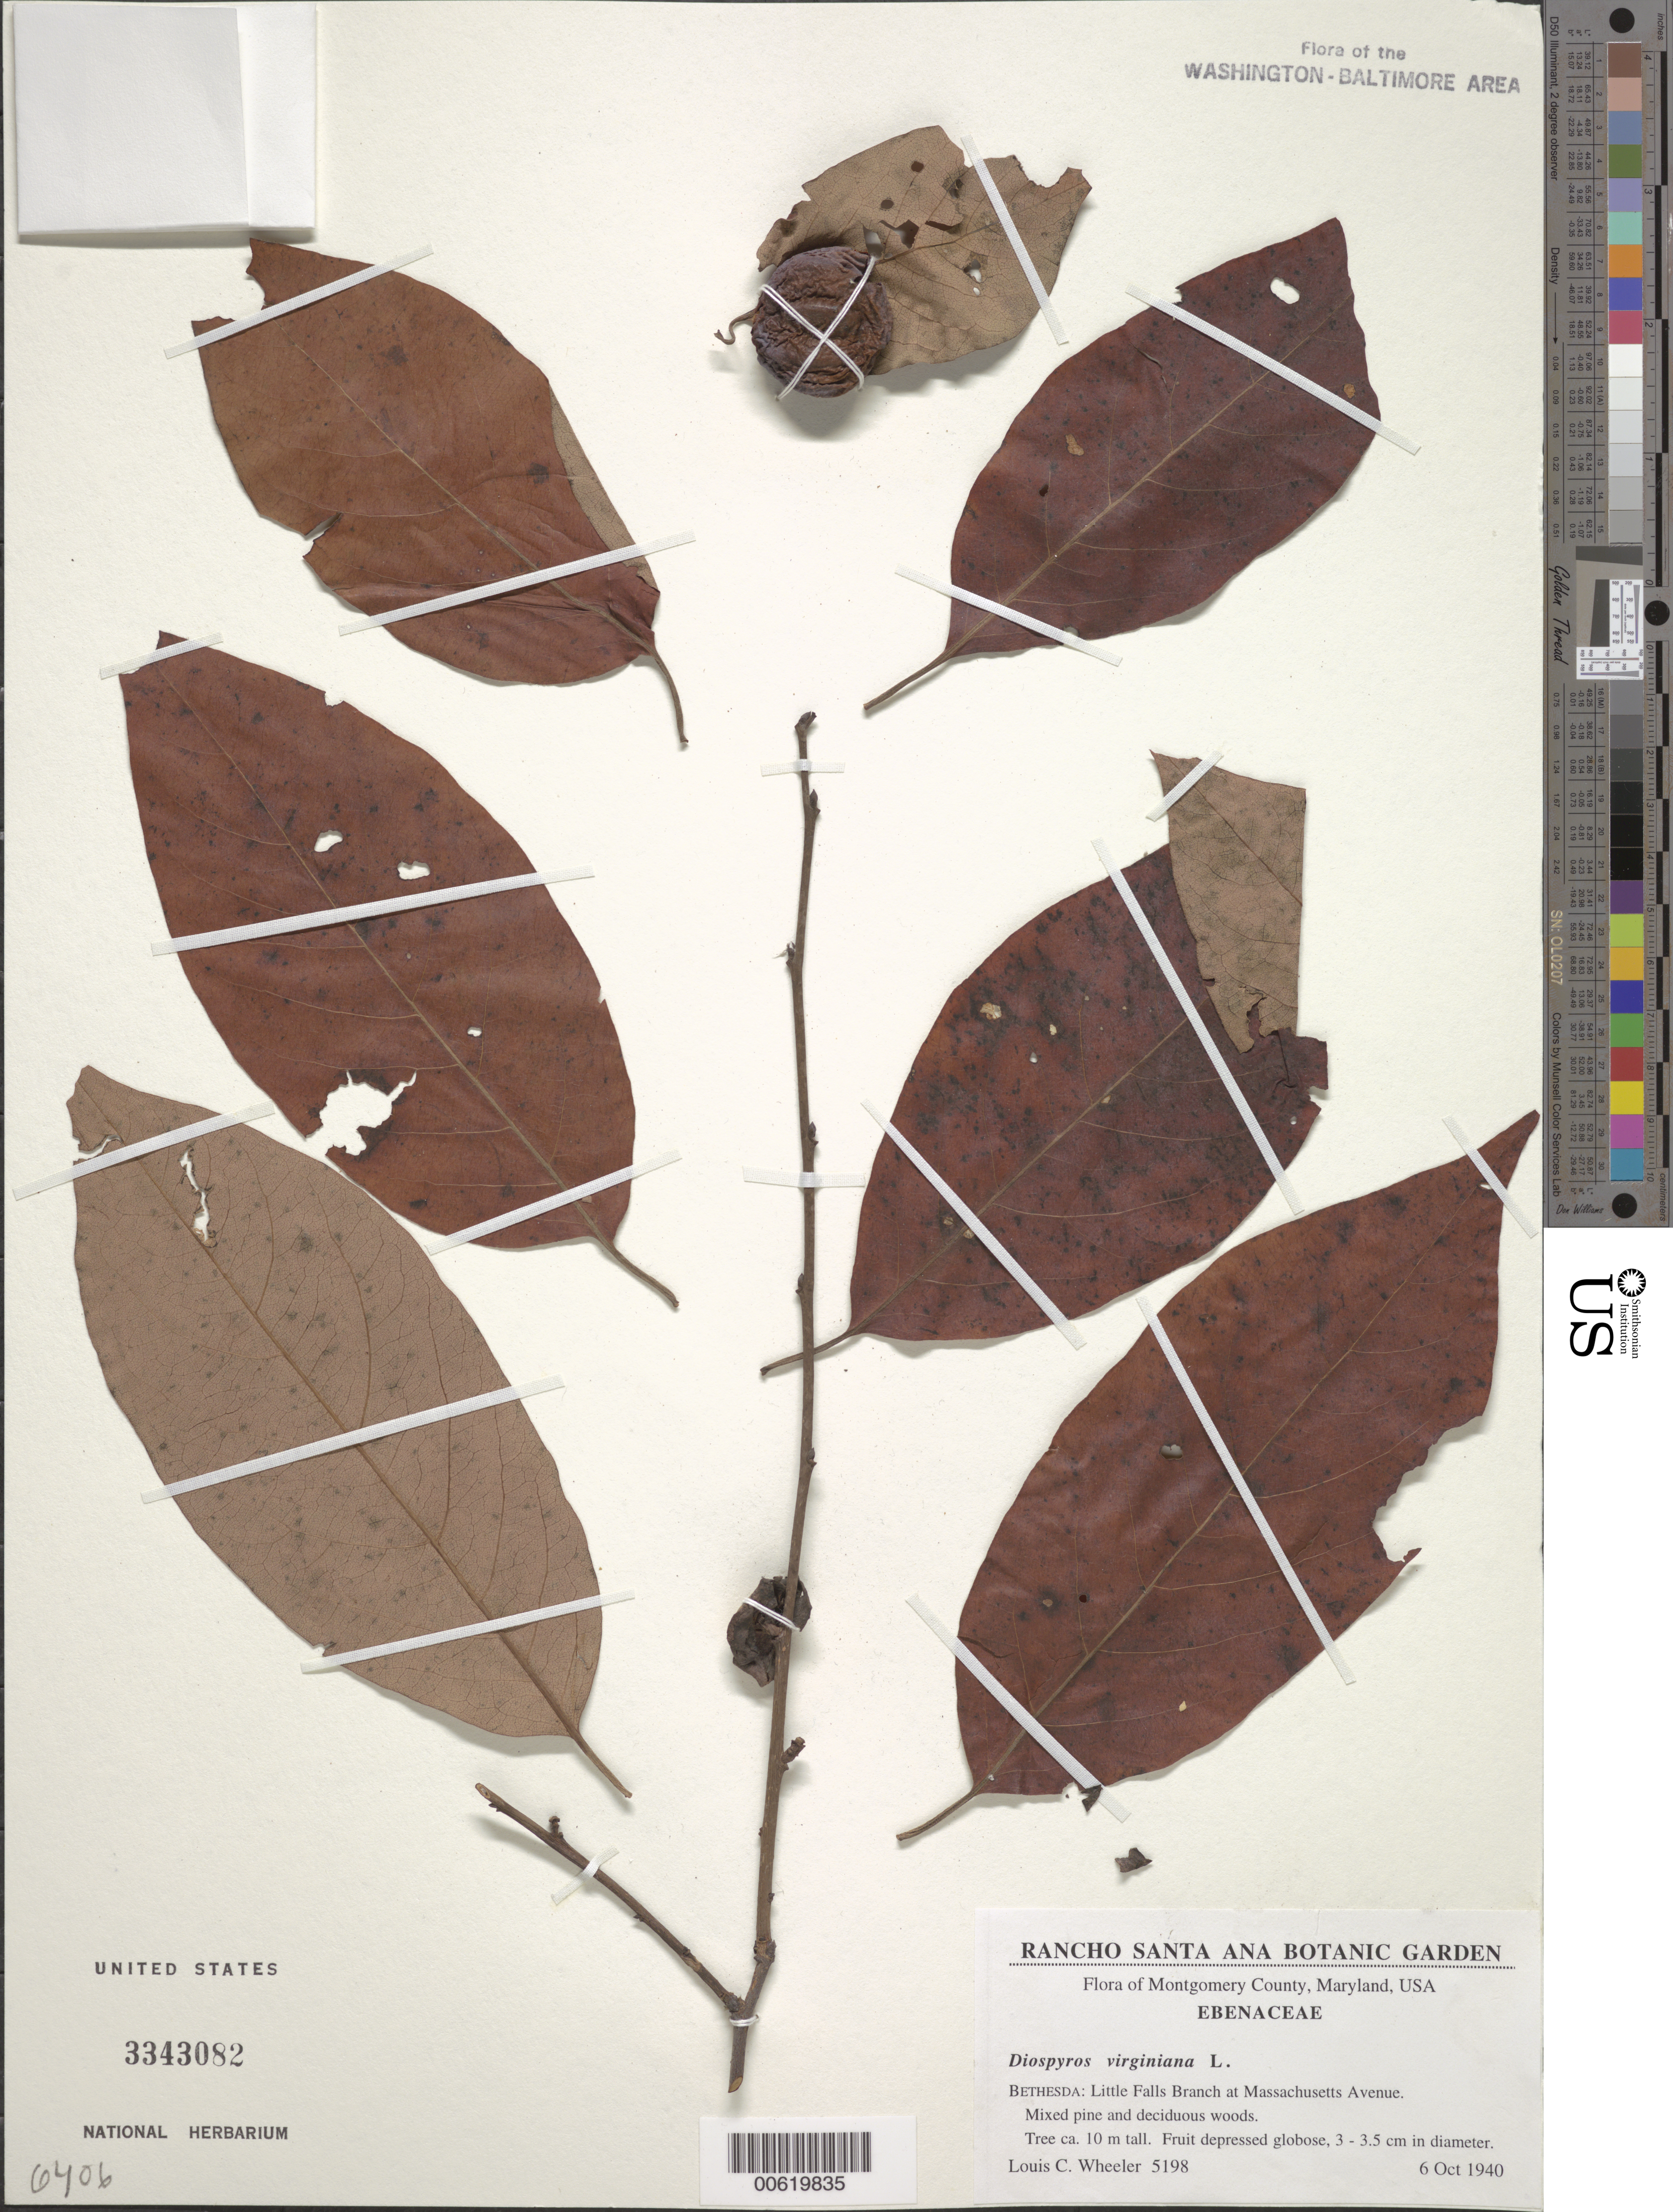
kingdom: Plantae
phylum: Tracheophyta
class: Magnoliopsida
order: Ericales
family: Ebenaceae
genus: Diospyros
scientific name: Diospyros virginiana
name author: L.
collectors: L. C. Wheeler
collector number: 5198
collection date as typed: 06 Oct 1940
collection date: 1940-10-06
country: United States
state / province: Maryland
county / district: Montgomery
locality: Little Falls Branch at Massachusetts Avenue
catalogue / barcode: US 3343082